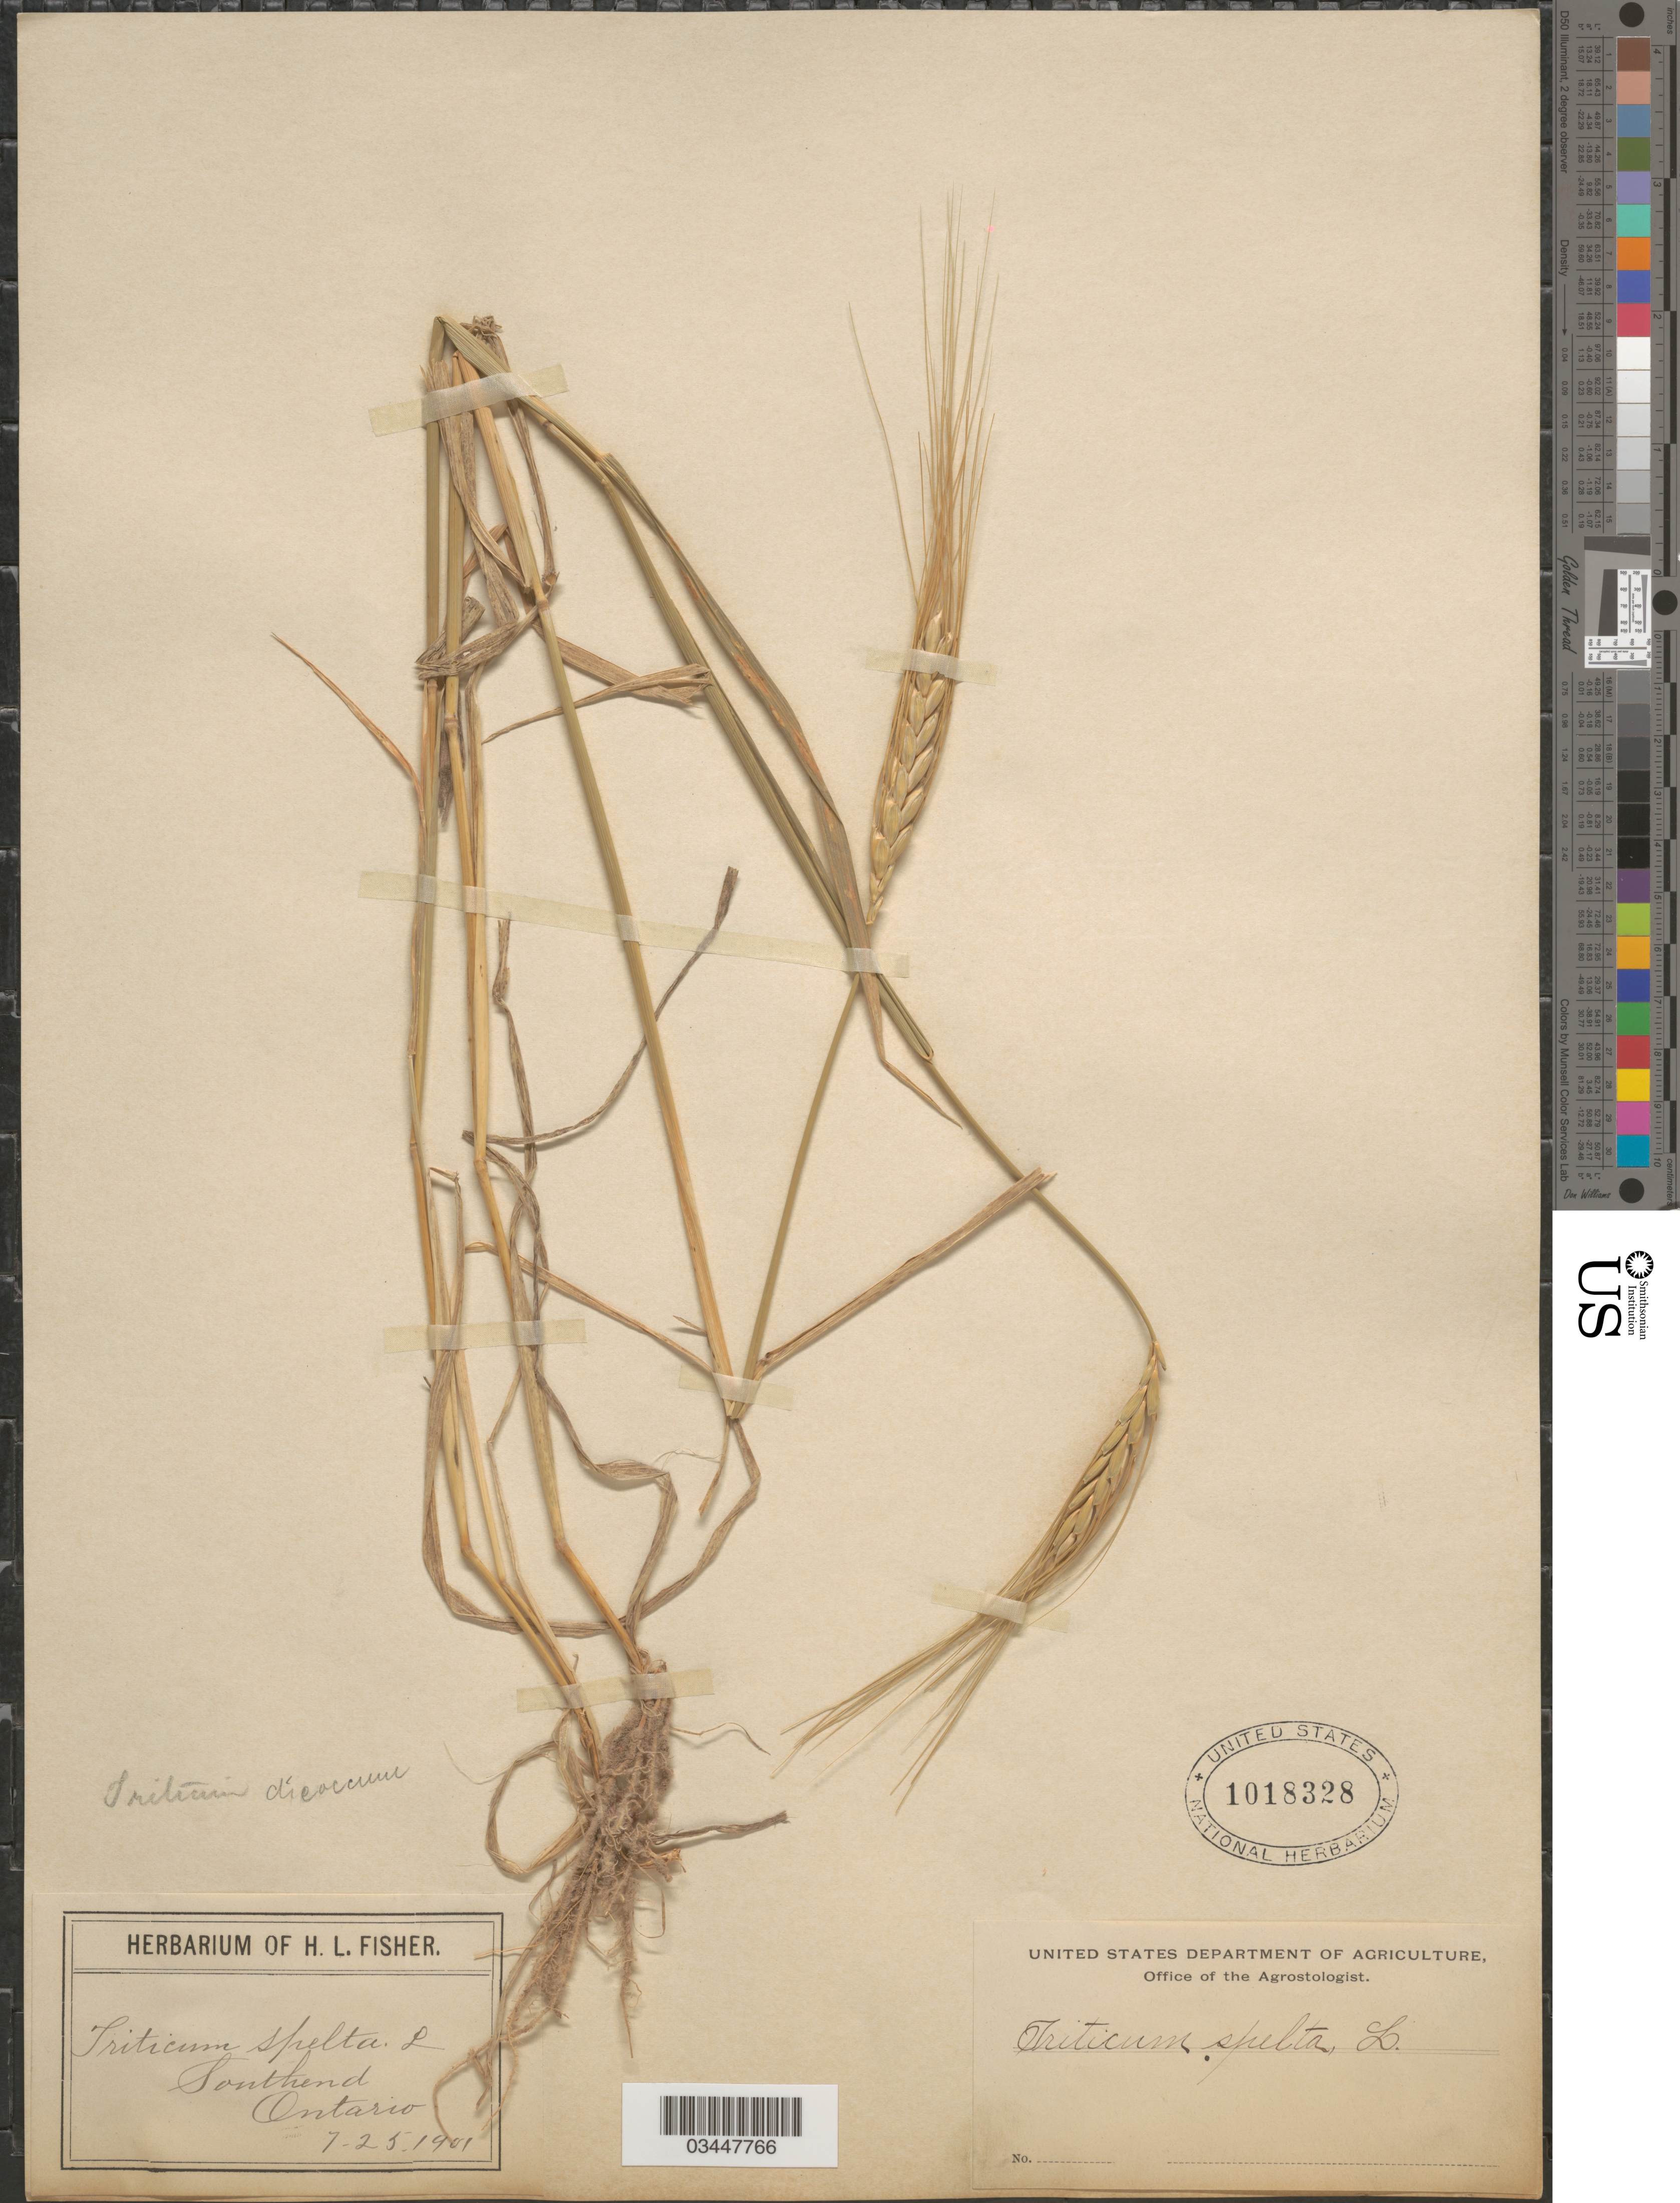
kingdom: Plantae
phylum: Tracheophyta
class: Liliopsida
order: Poales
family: Poaceae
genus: Triticum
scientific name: Triticum dicoccum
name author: Schrank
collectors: ex herb. of H. L. Fisher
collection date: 1901-07-25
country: Canada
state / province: Ontario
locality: Southend.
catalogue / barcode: US 1018328